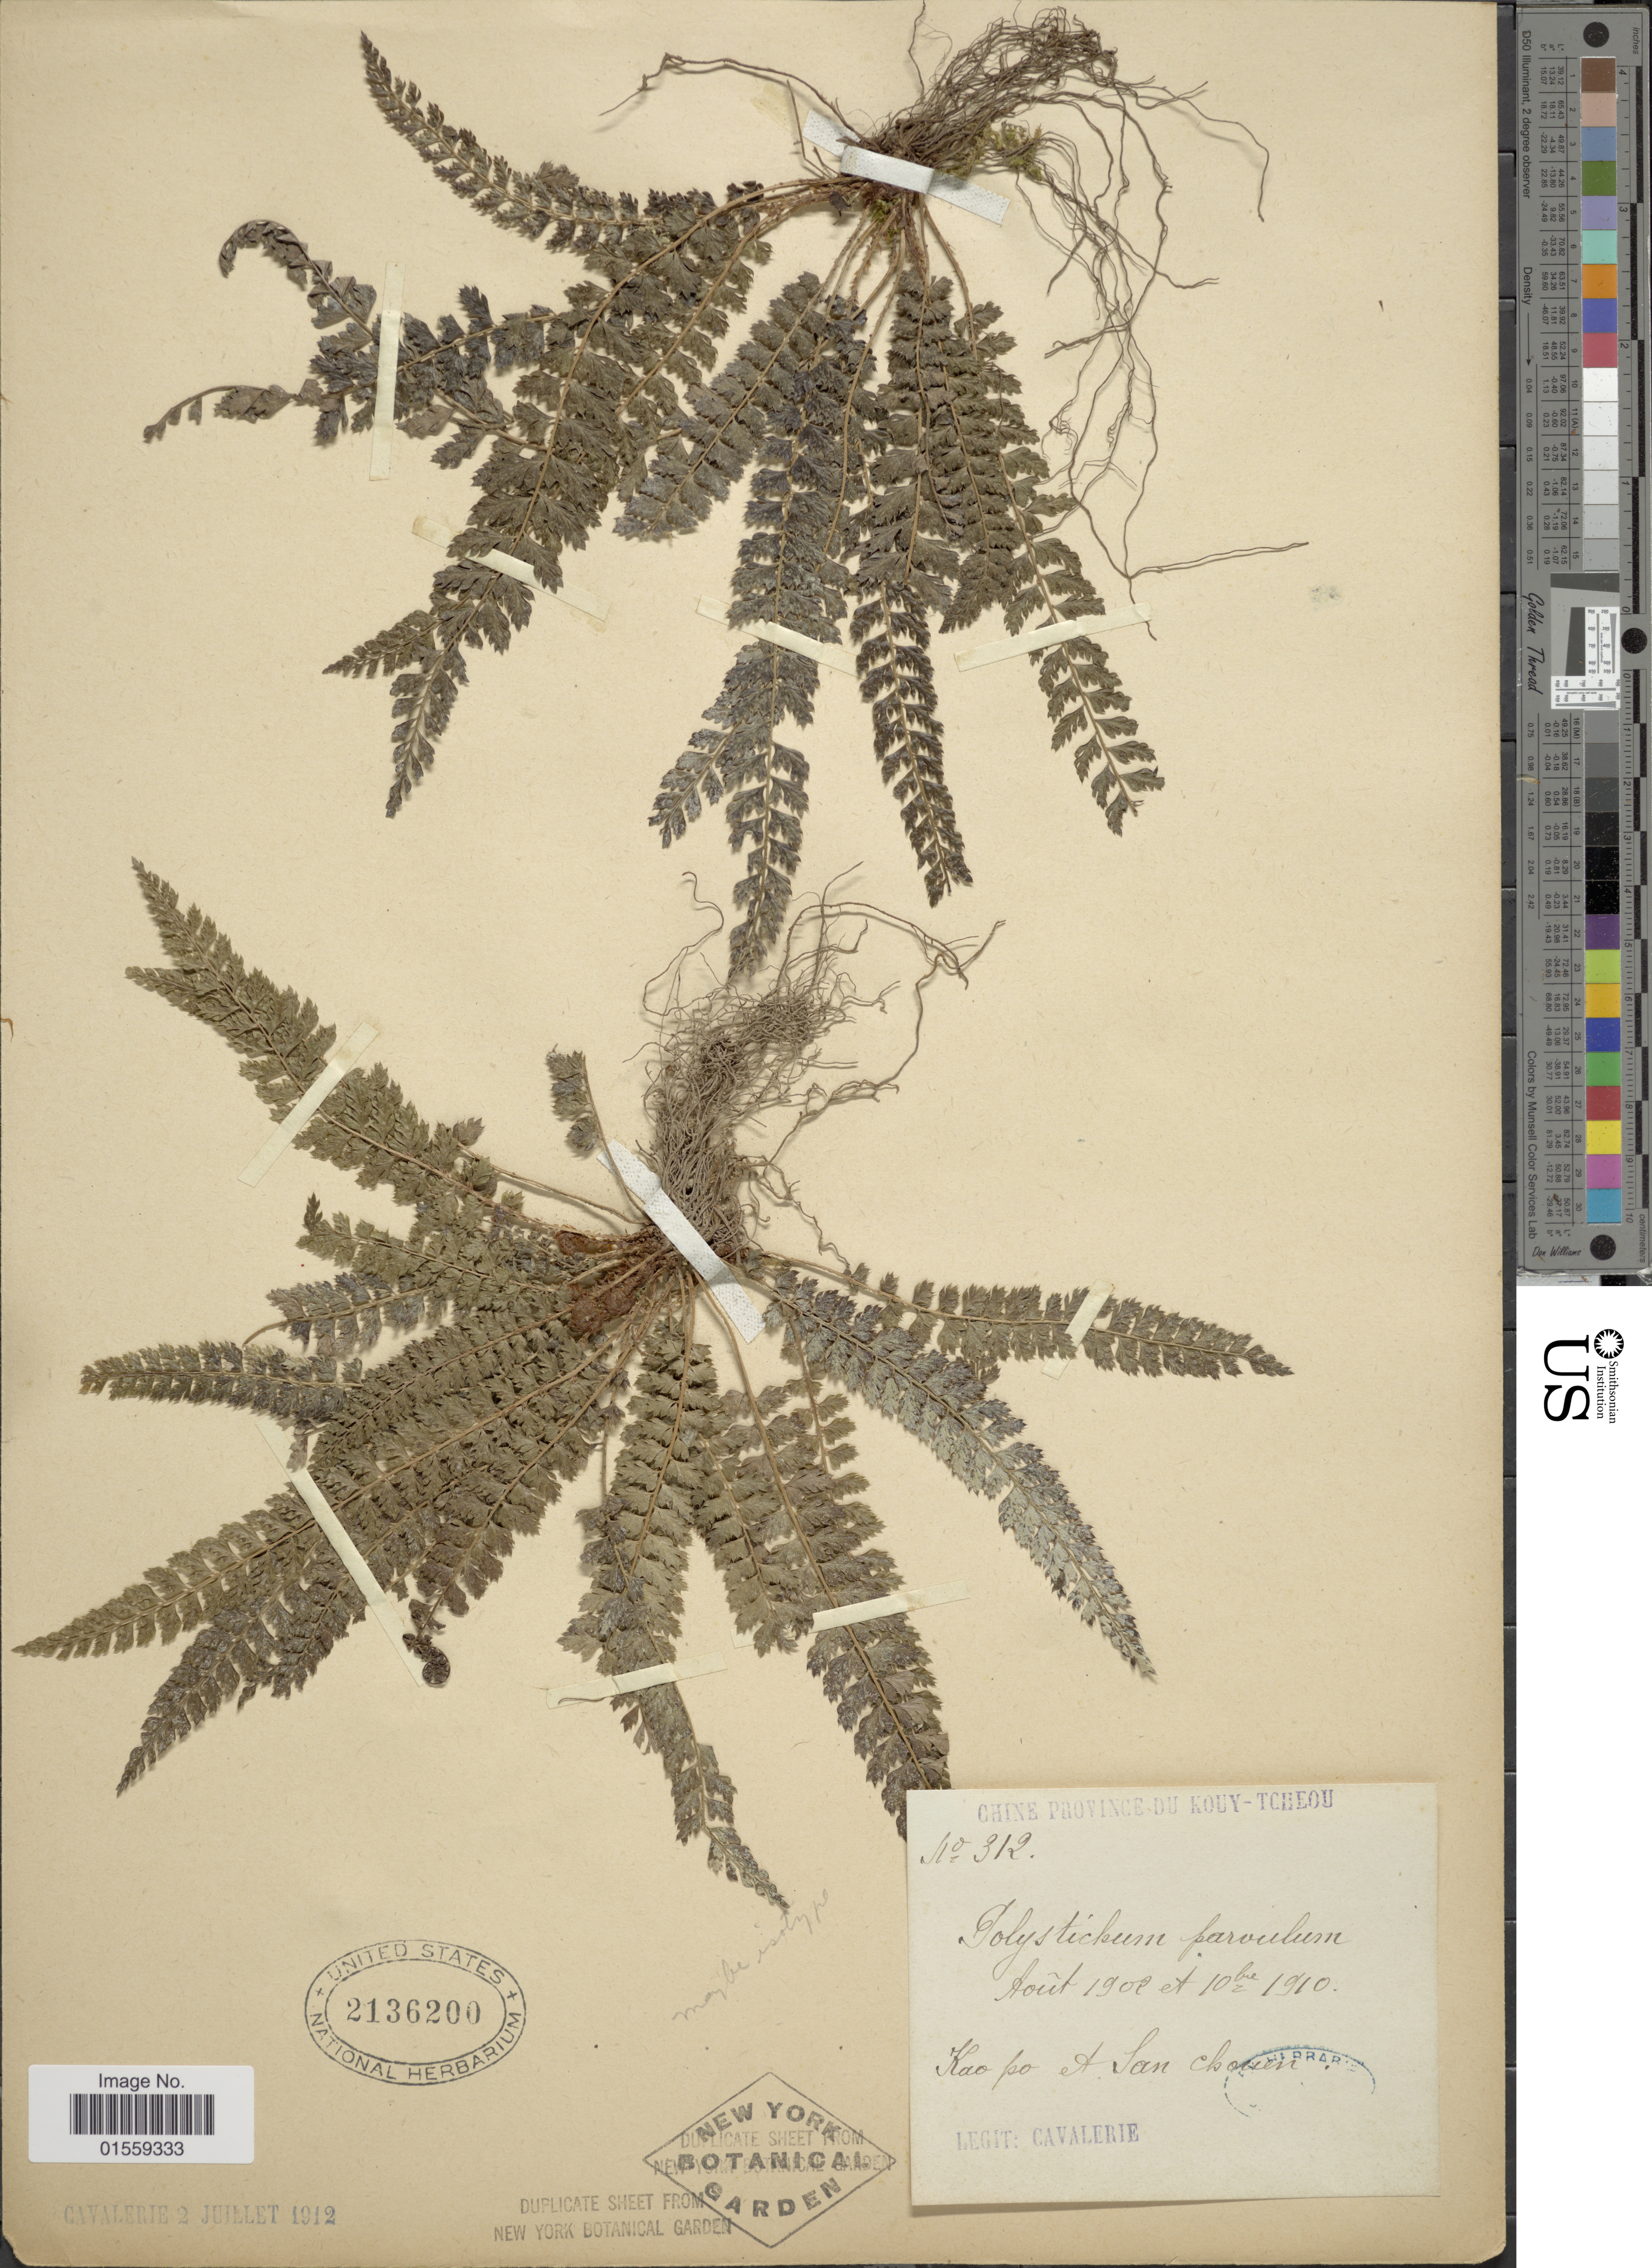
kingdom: Plantae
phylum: Tracheophyta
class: Polypodiopsida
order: Polypodiales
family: Dryopteridaceae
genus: Polystichum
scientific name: Polystichum parvulum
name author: Christ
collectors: -. Cavalerie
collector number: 312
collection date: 1902-08/1910-10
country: China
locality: Chine Province-Du Kouy-Tcheou, Kao Po A San chouen. [interpreted]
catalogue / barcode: US 2136200